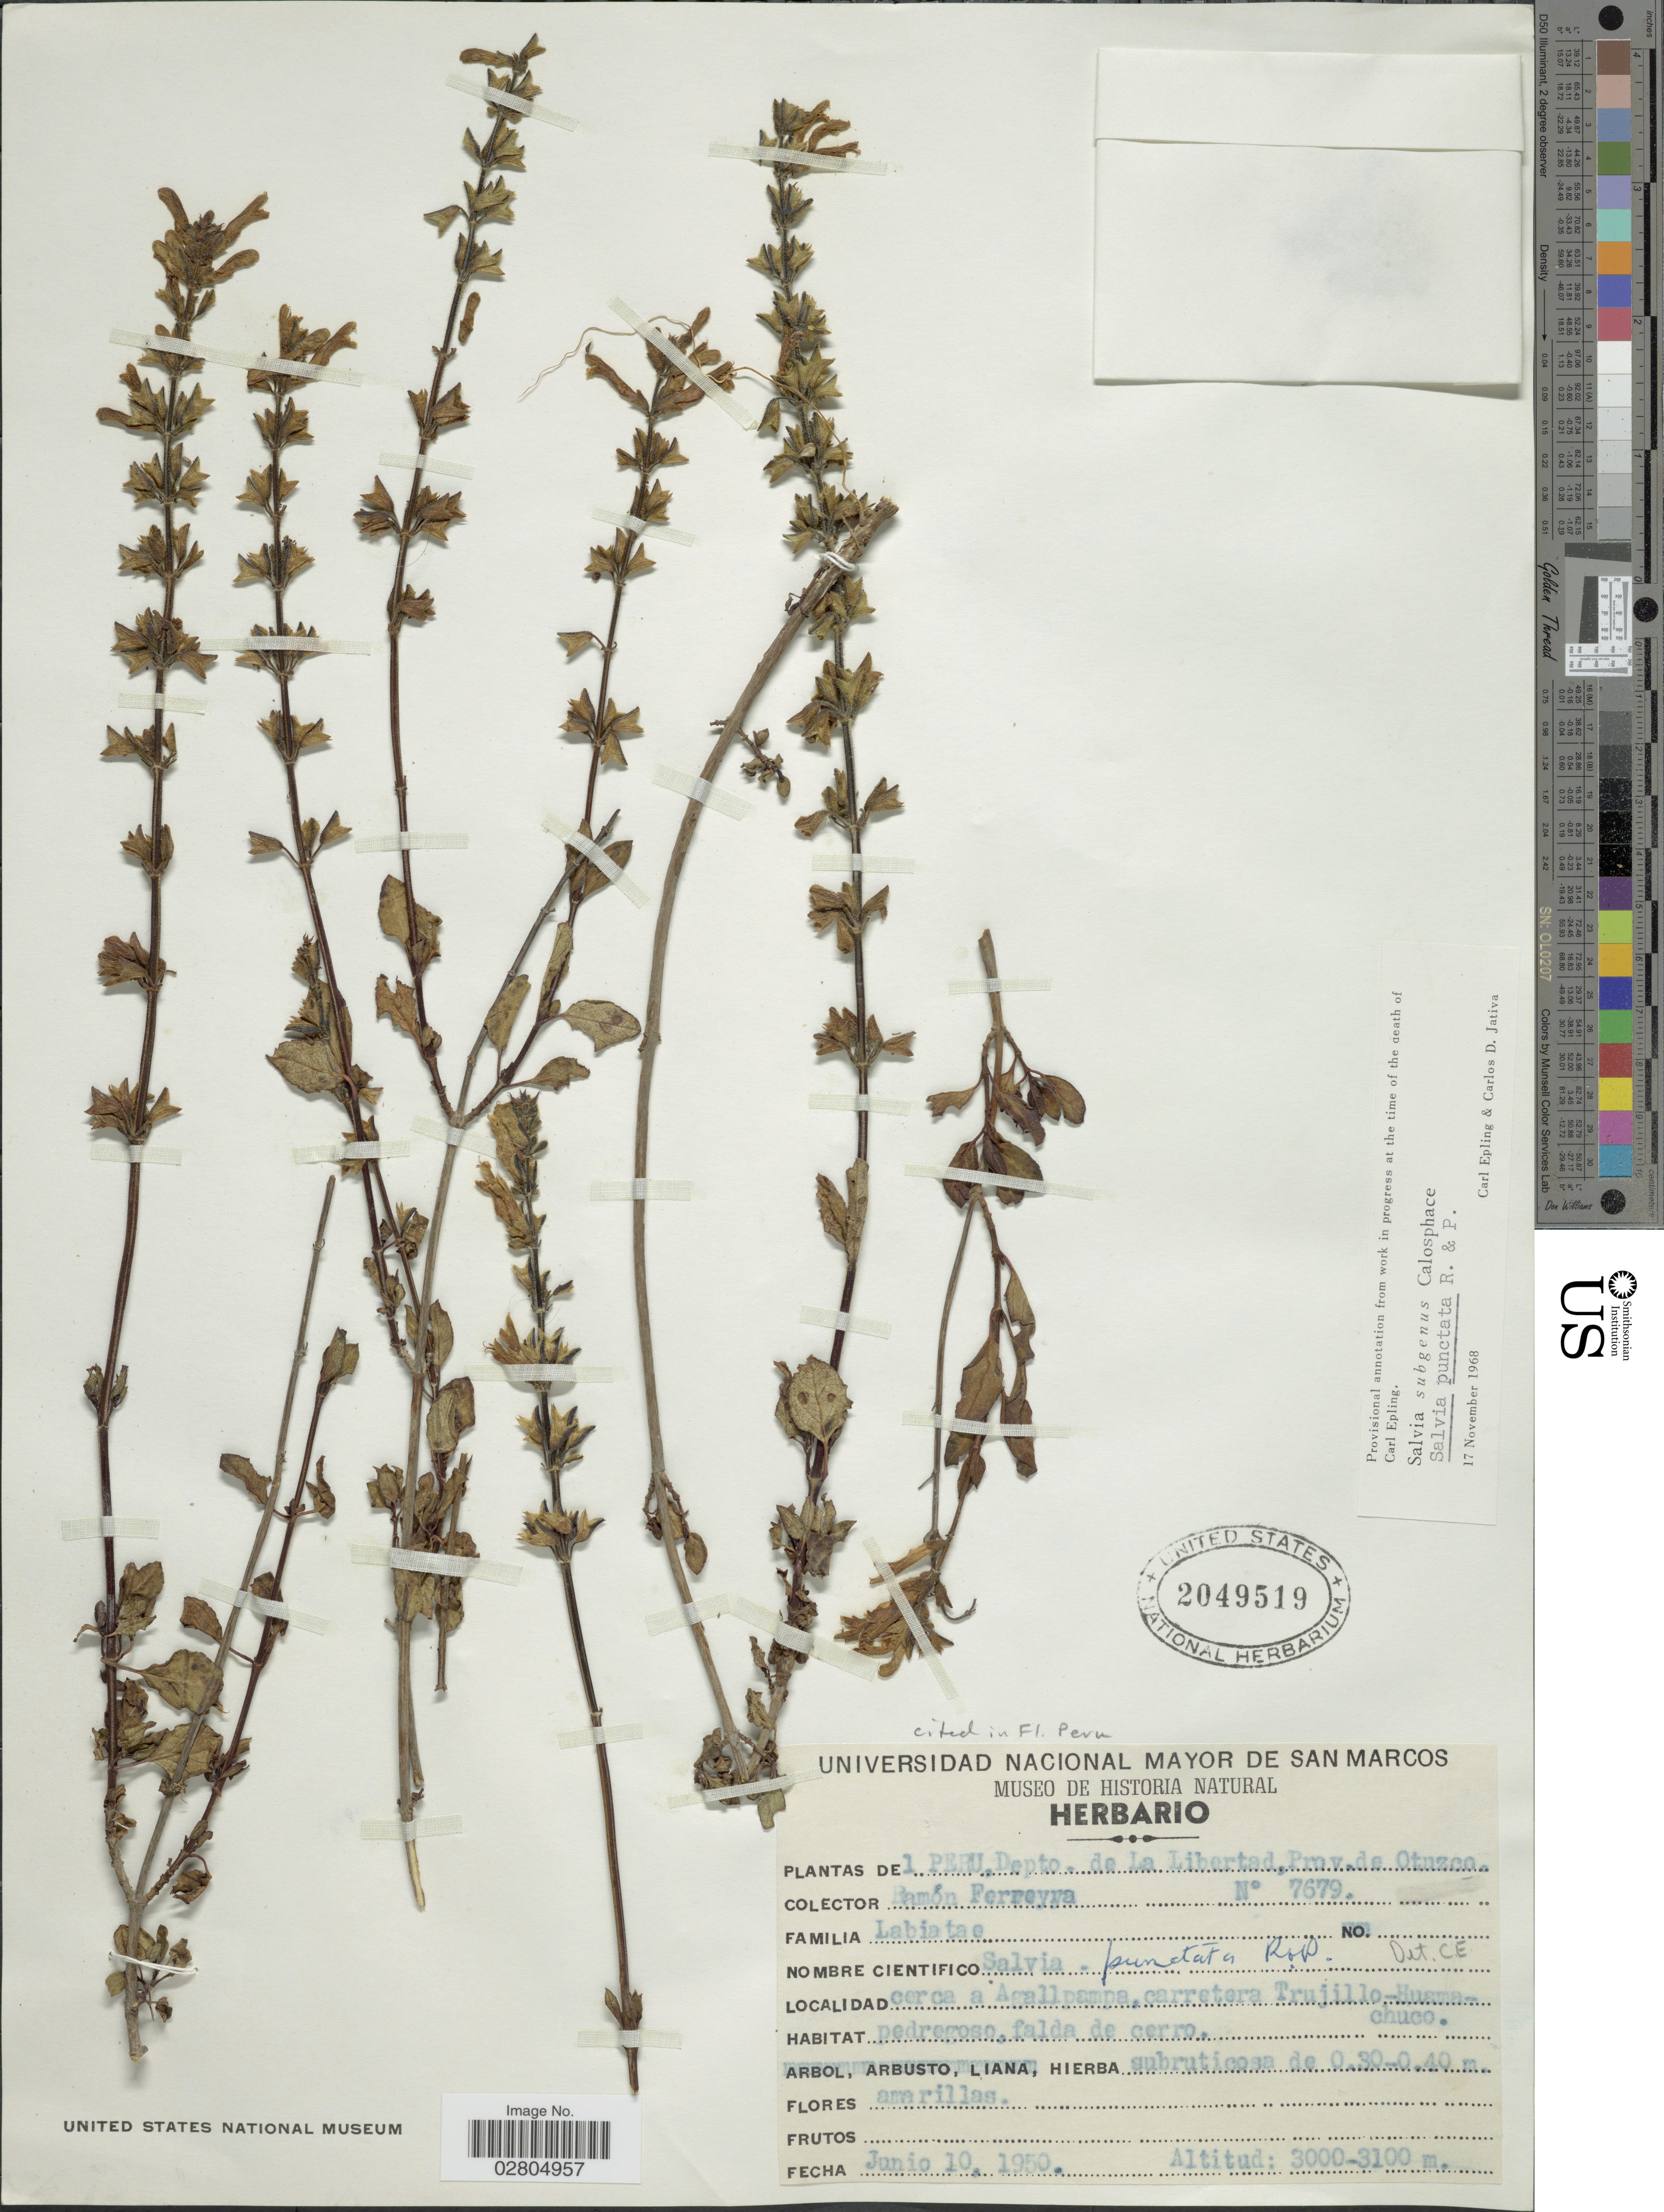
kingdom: Plantae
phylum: Tracheophyta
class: Magnoliopsida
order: Lamiales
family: Lamiaceae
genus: Salvia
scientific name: Salvia punctata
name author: Ruiz & Pav.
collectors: R. A. Ferreyra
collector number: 7679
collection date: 1950-06-10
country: Peru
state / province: La Libertad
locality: Depto. de La Libertad, Prov. de Otuzco. Cerca a Agallpampa, carretera Trujillo-Huamachuco.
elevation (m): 3000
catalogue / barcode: US 2049519